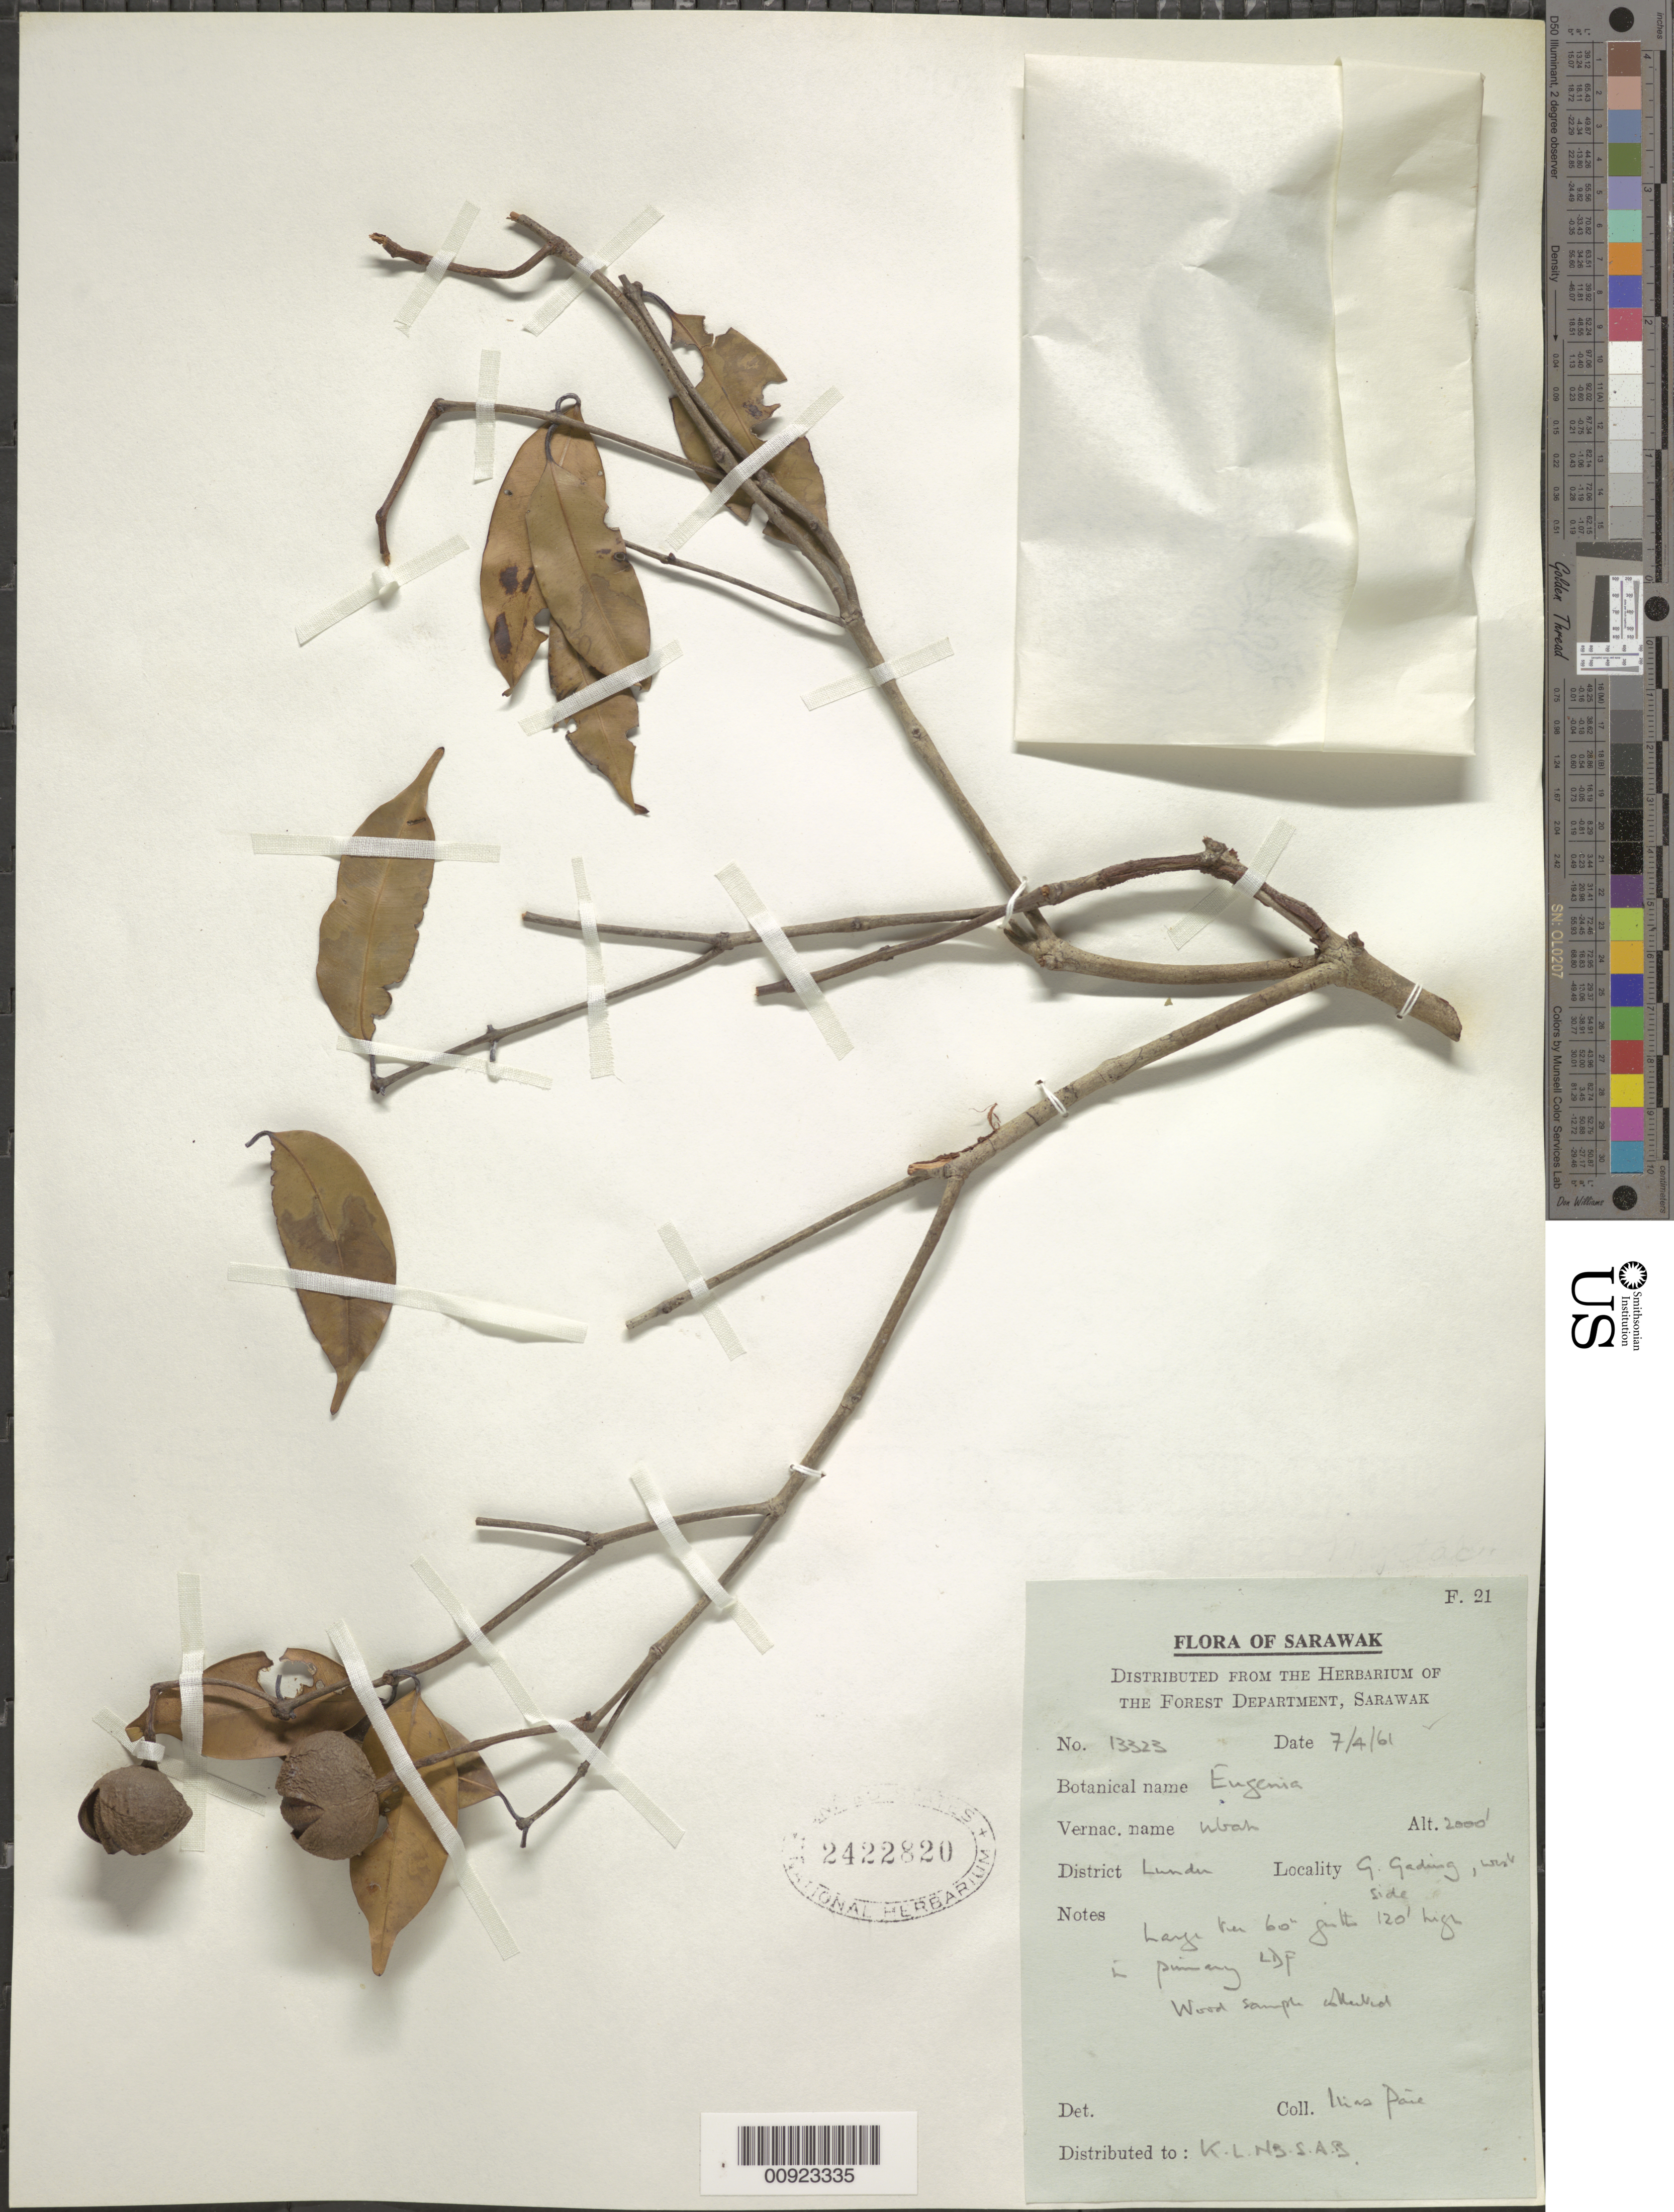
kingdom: Plantae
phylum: Tracheophyta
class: Magnoliopsida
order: Malpighiales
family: Calophyllaceae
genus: Kayea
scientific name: Kayea sp.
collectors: I. bin Paie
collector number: S 13323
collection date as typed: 07 Apr 1961 or 04 Jul 1961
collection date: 1961-04-07 or 1961-07-04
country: Malaysia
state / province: Sarawak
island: Borneo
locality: District: Lundu; Locality: g. gadaing, west side.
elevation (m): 610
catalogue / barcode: US 2422820